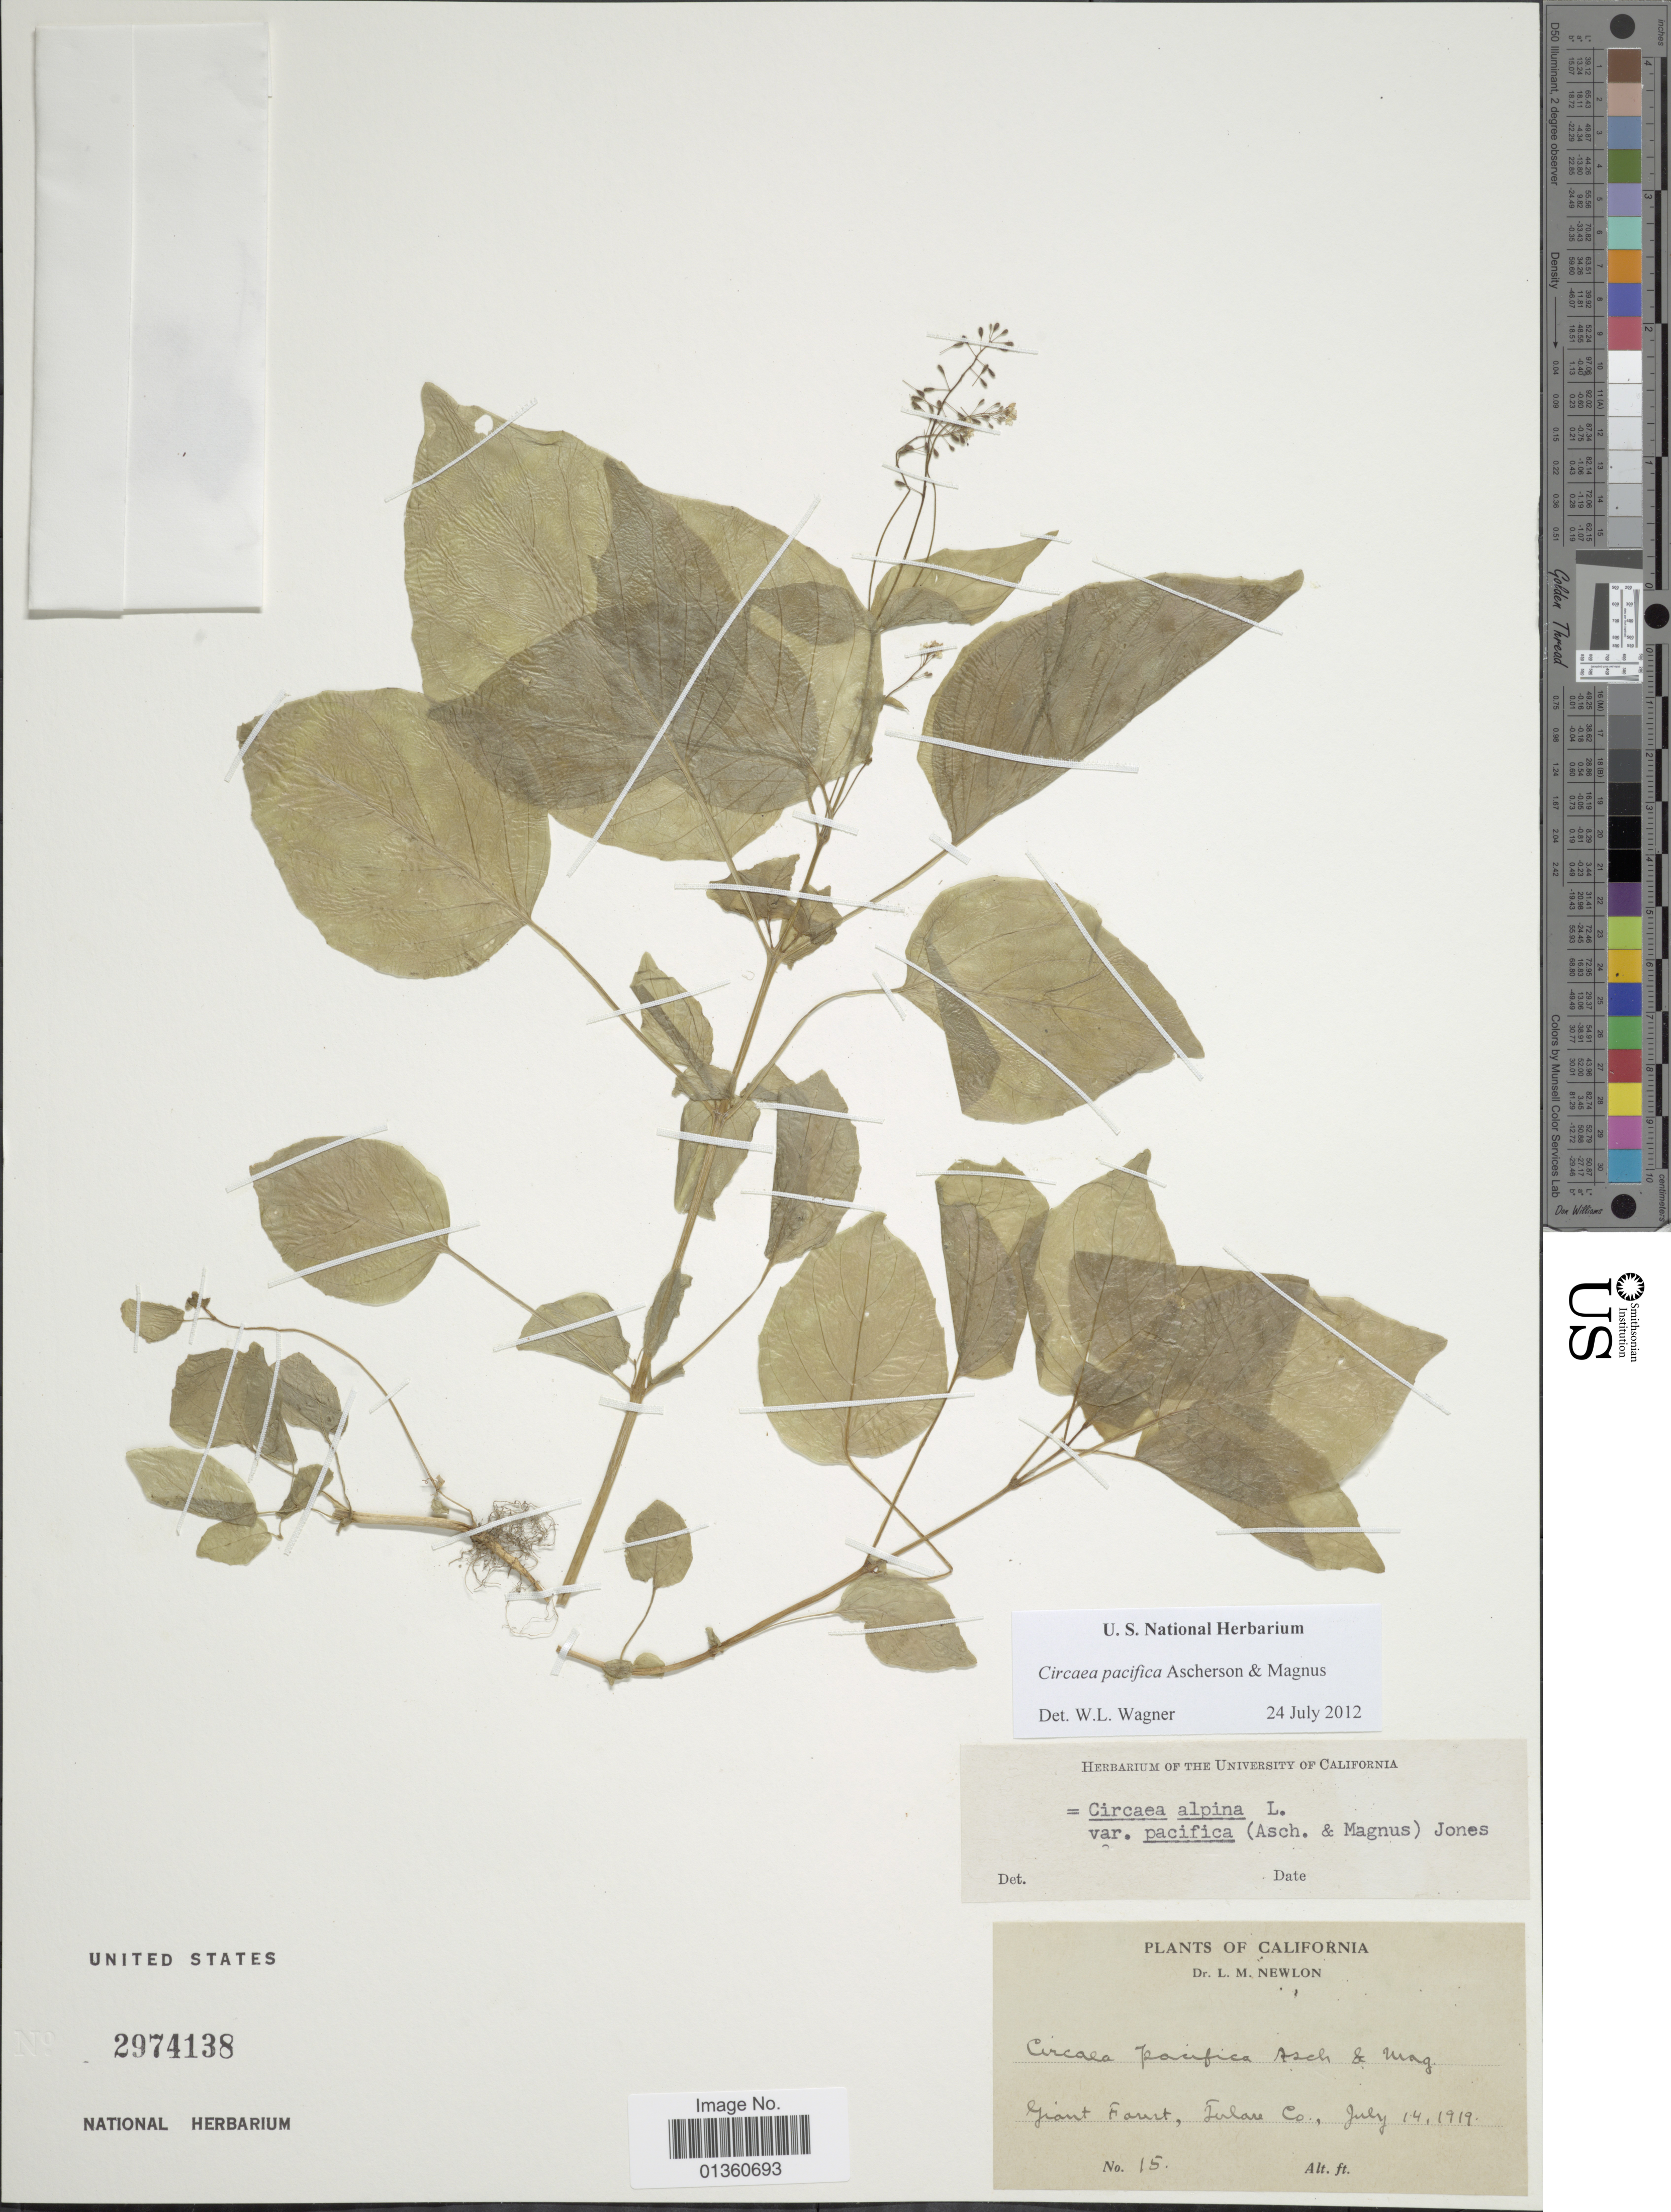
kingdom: Plantae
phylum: Tracheophyta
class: Magnoliopsida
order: Myrtales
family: Onagraceae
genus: Circaea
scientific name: Circaea pacifica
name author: Asch. & Magnus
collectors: L. Newlon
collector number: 15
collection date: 1919-07-14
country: United States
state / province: California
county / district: Tulare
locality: Giant Forest, Tulare Co.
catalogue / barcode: US 2974138